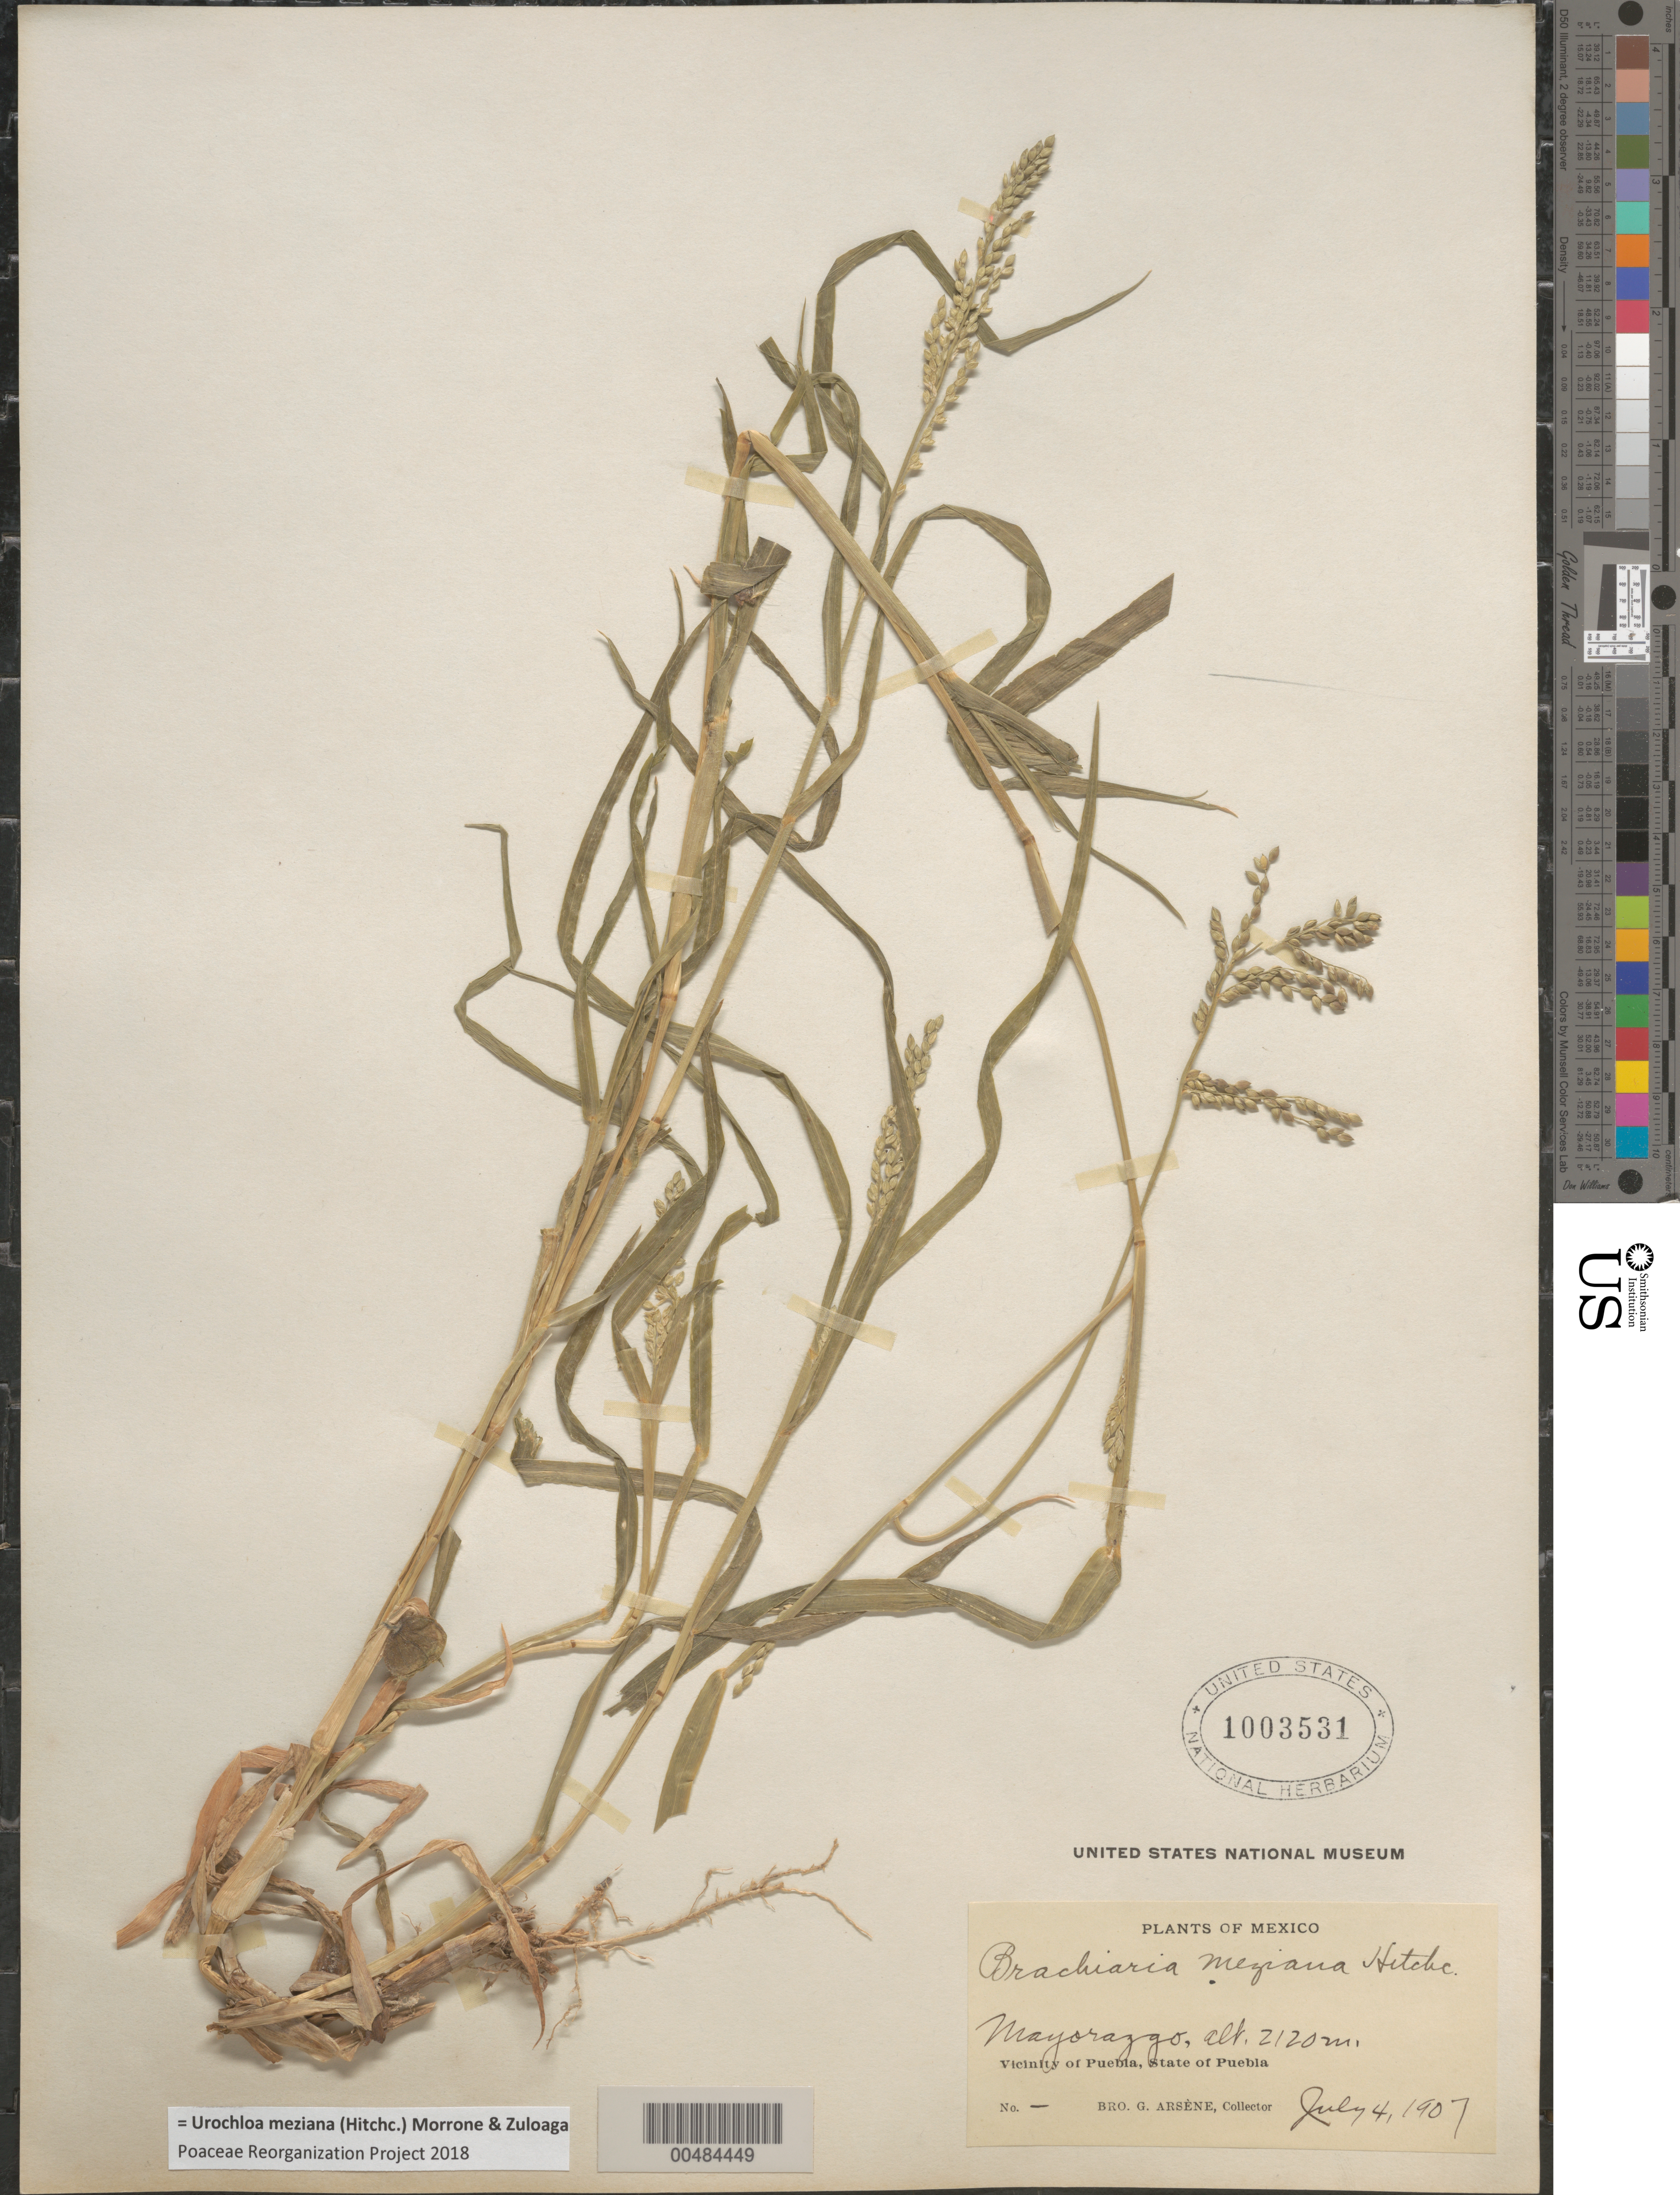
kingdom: Plantae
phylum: Tracheophyta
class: Liliopsida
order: Poales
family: Poaceae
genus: Brachiaria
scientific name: Brachiaria meziana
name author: Hitchc.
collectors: Bro. G. Arsène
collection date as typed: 4 Jul 1907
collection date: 1907-07-04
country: Mexico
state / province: Puebla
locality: Vicinity of Puebla, Mayorazgo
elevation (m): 2120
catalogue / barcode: US 1003531